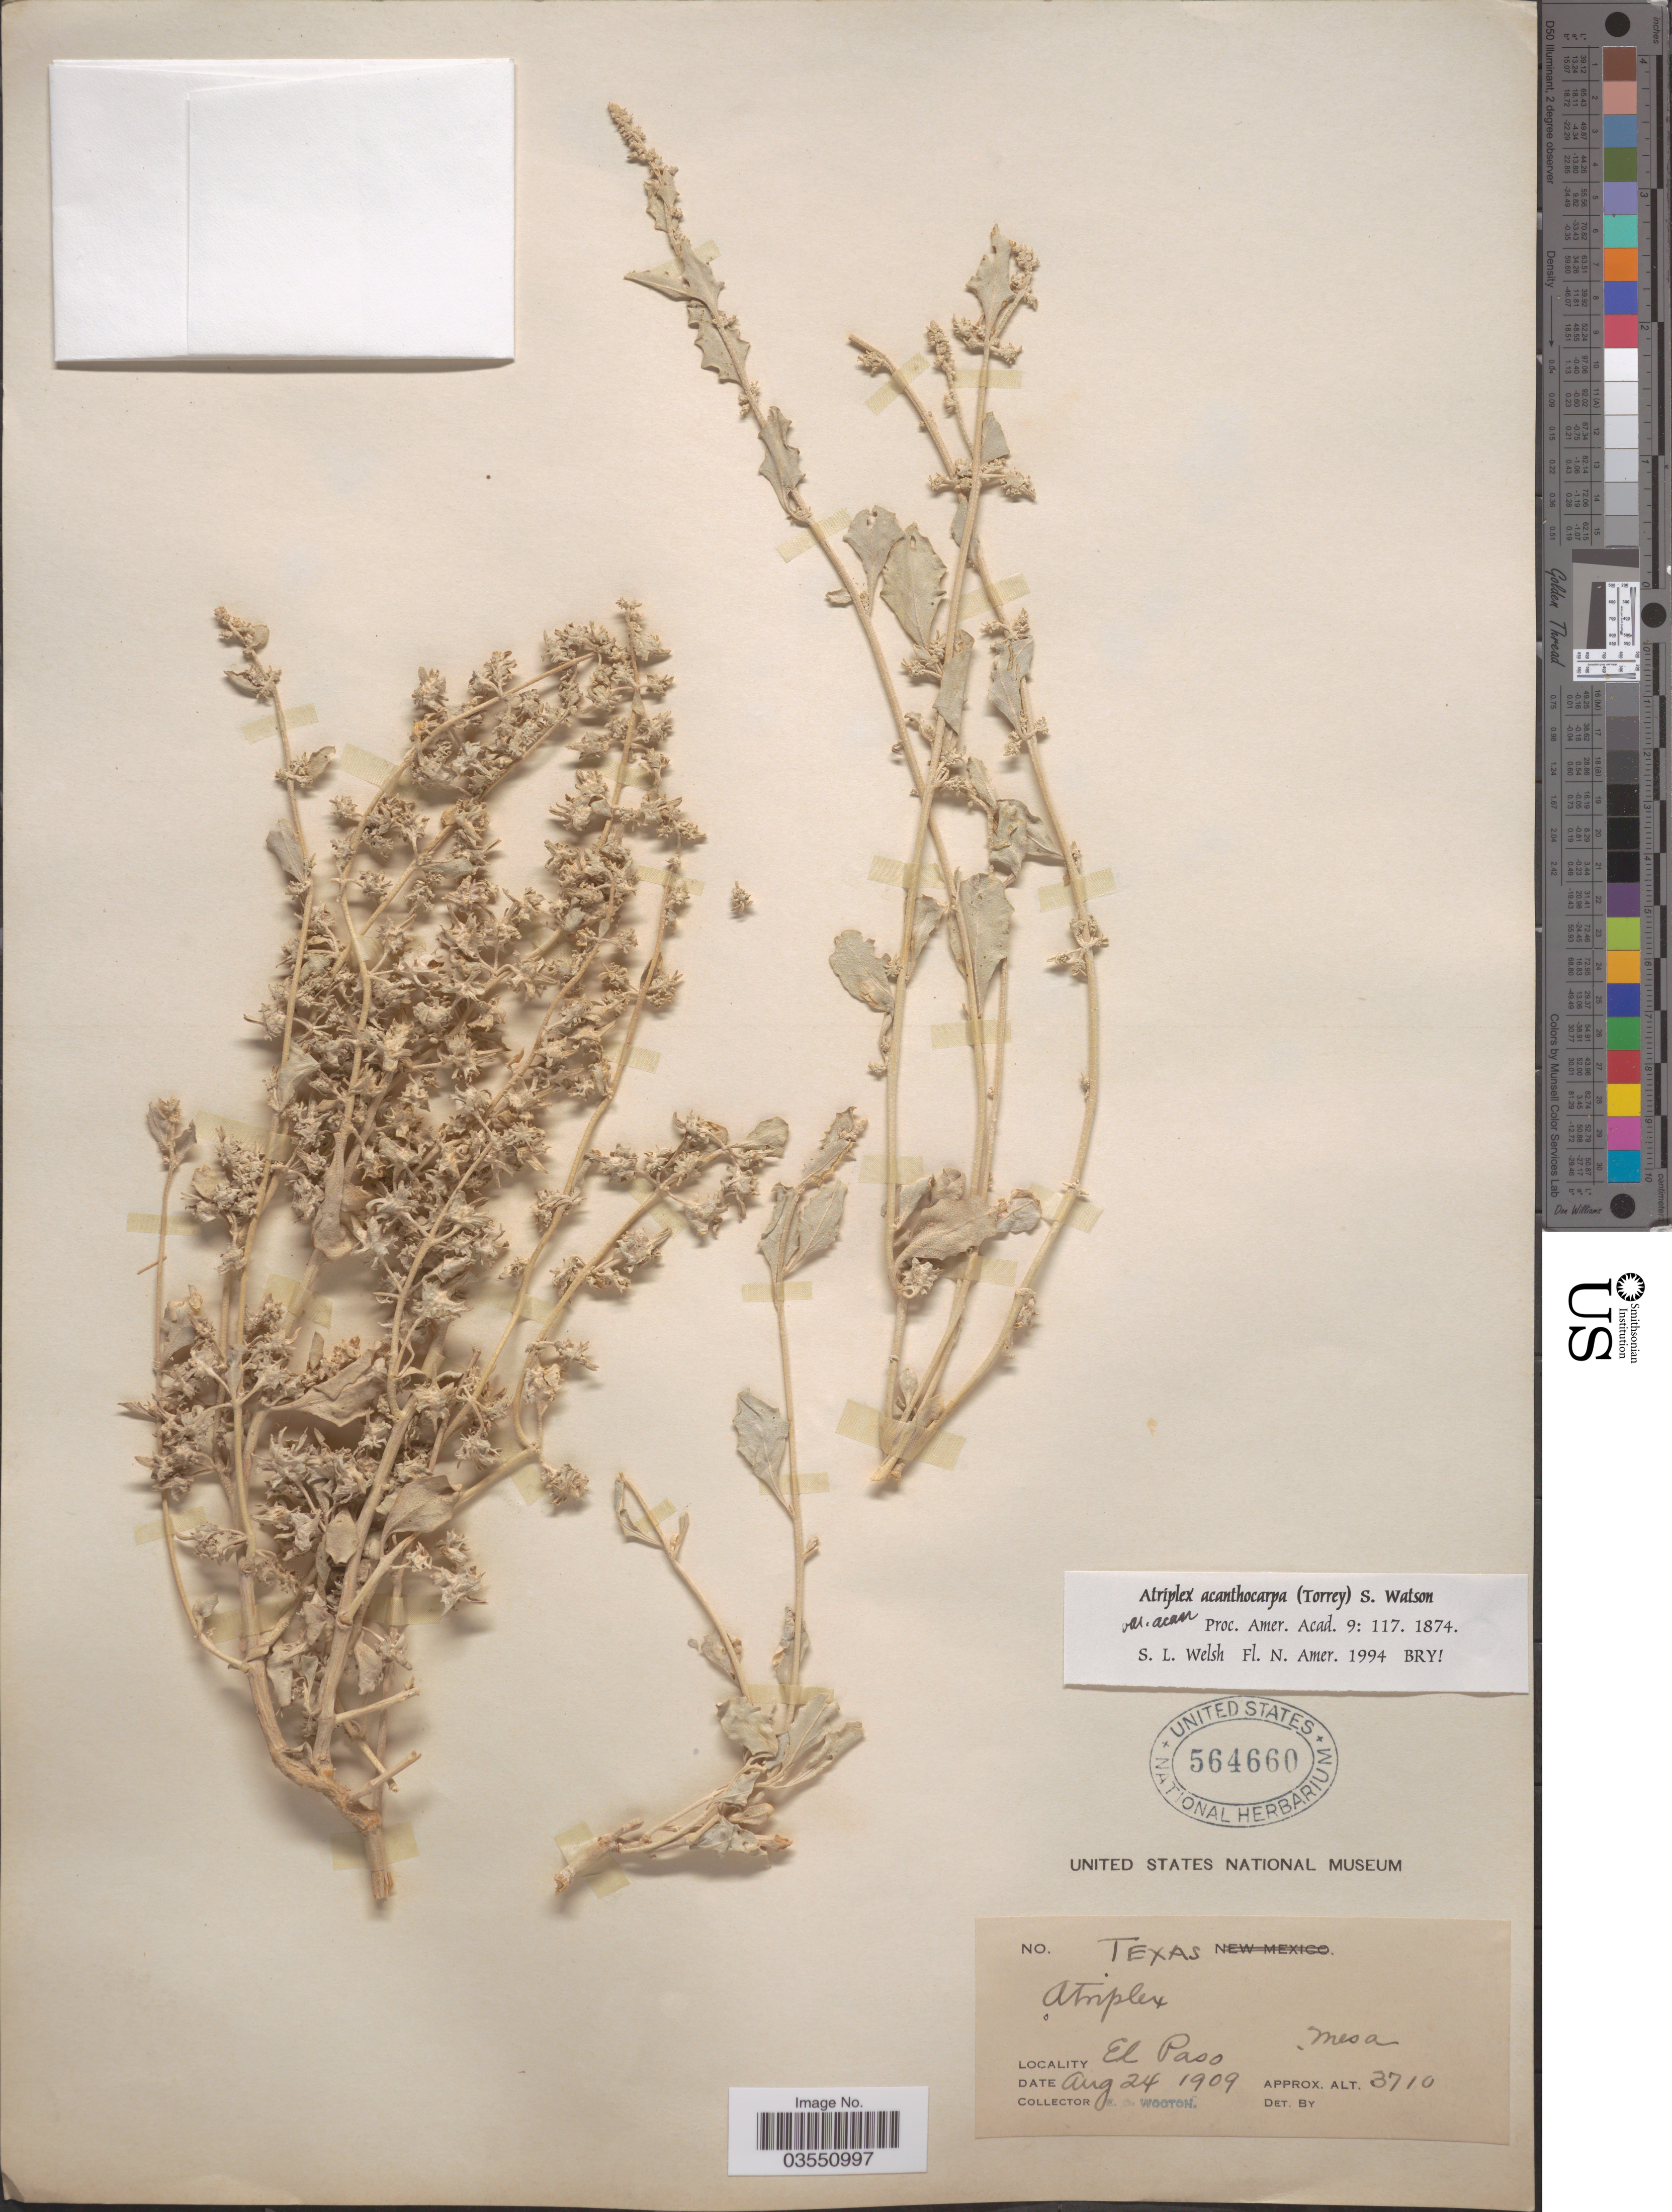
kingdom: Plantae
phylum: Tracheophyta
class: Magnoliopsida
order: Caryophyllales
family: Amaranthaceae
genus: Atriplex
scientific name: Atriplex acanthocarpa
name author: (Torr.) S. Watson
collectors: E. O. Wooton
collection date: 1909-08-24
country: United States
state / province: Texas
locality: El Pesa, Mesa.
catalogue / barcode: US 564660